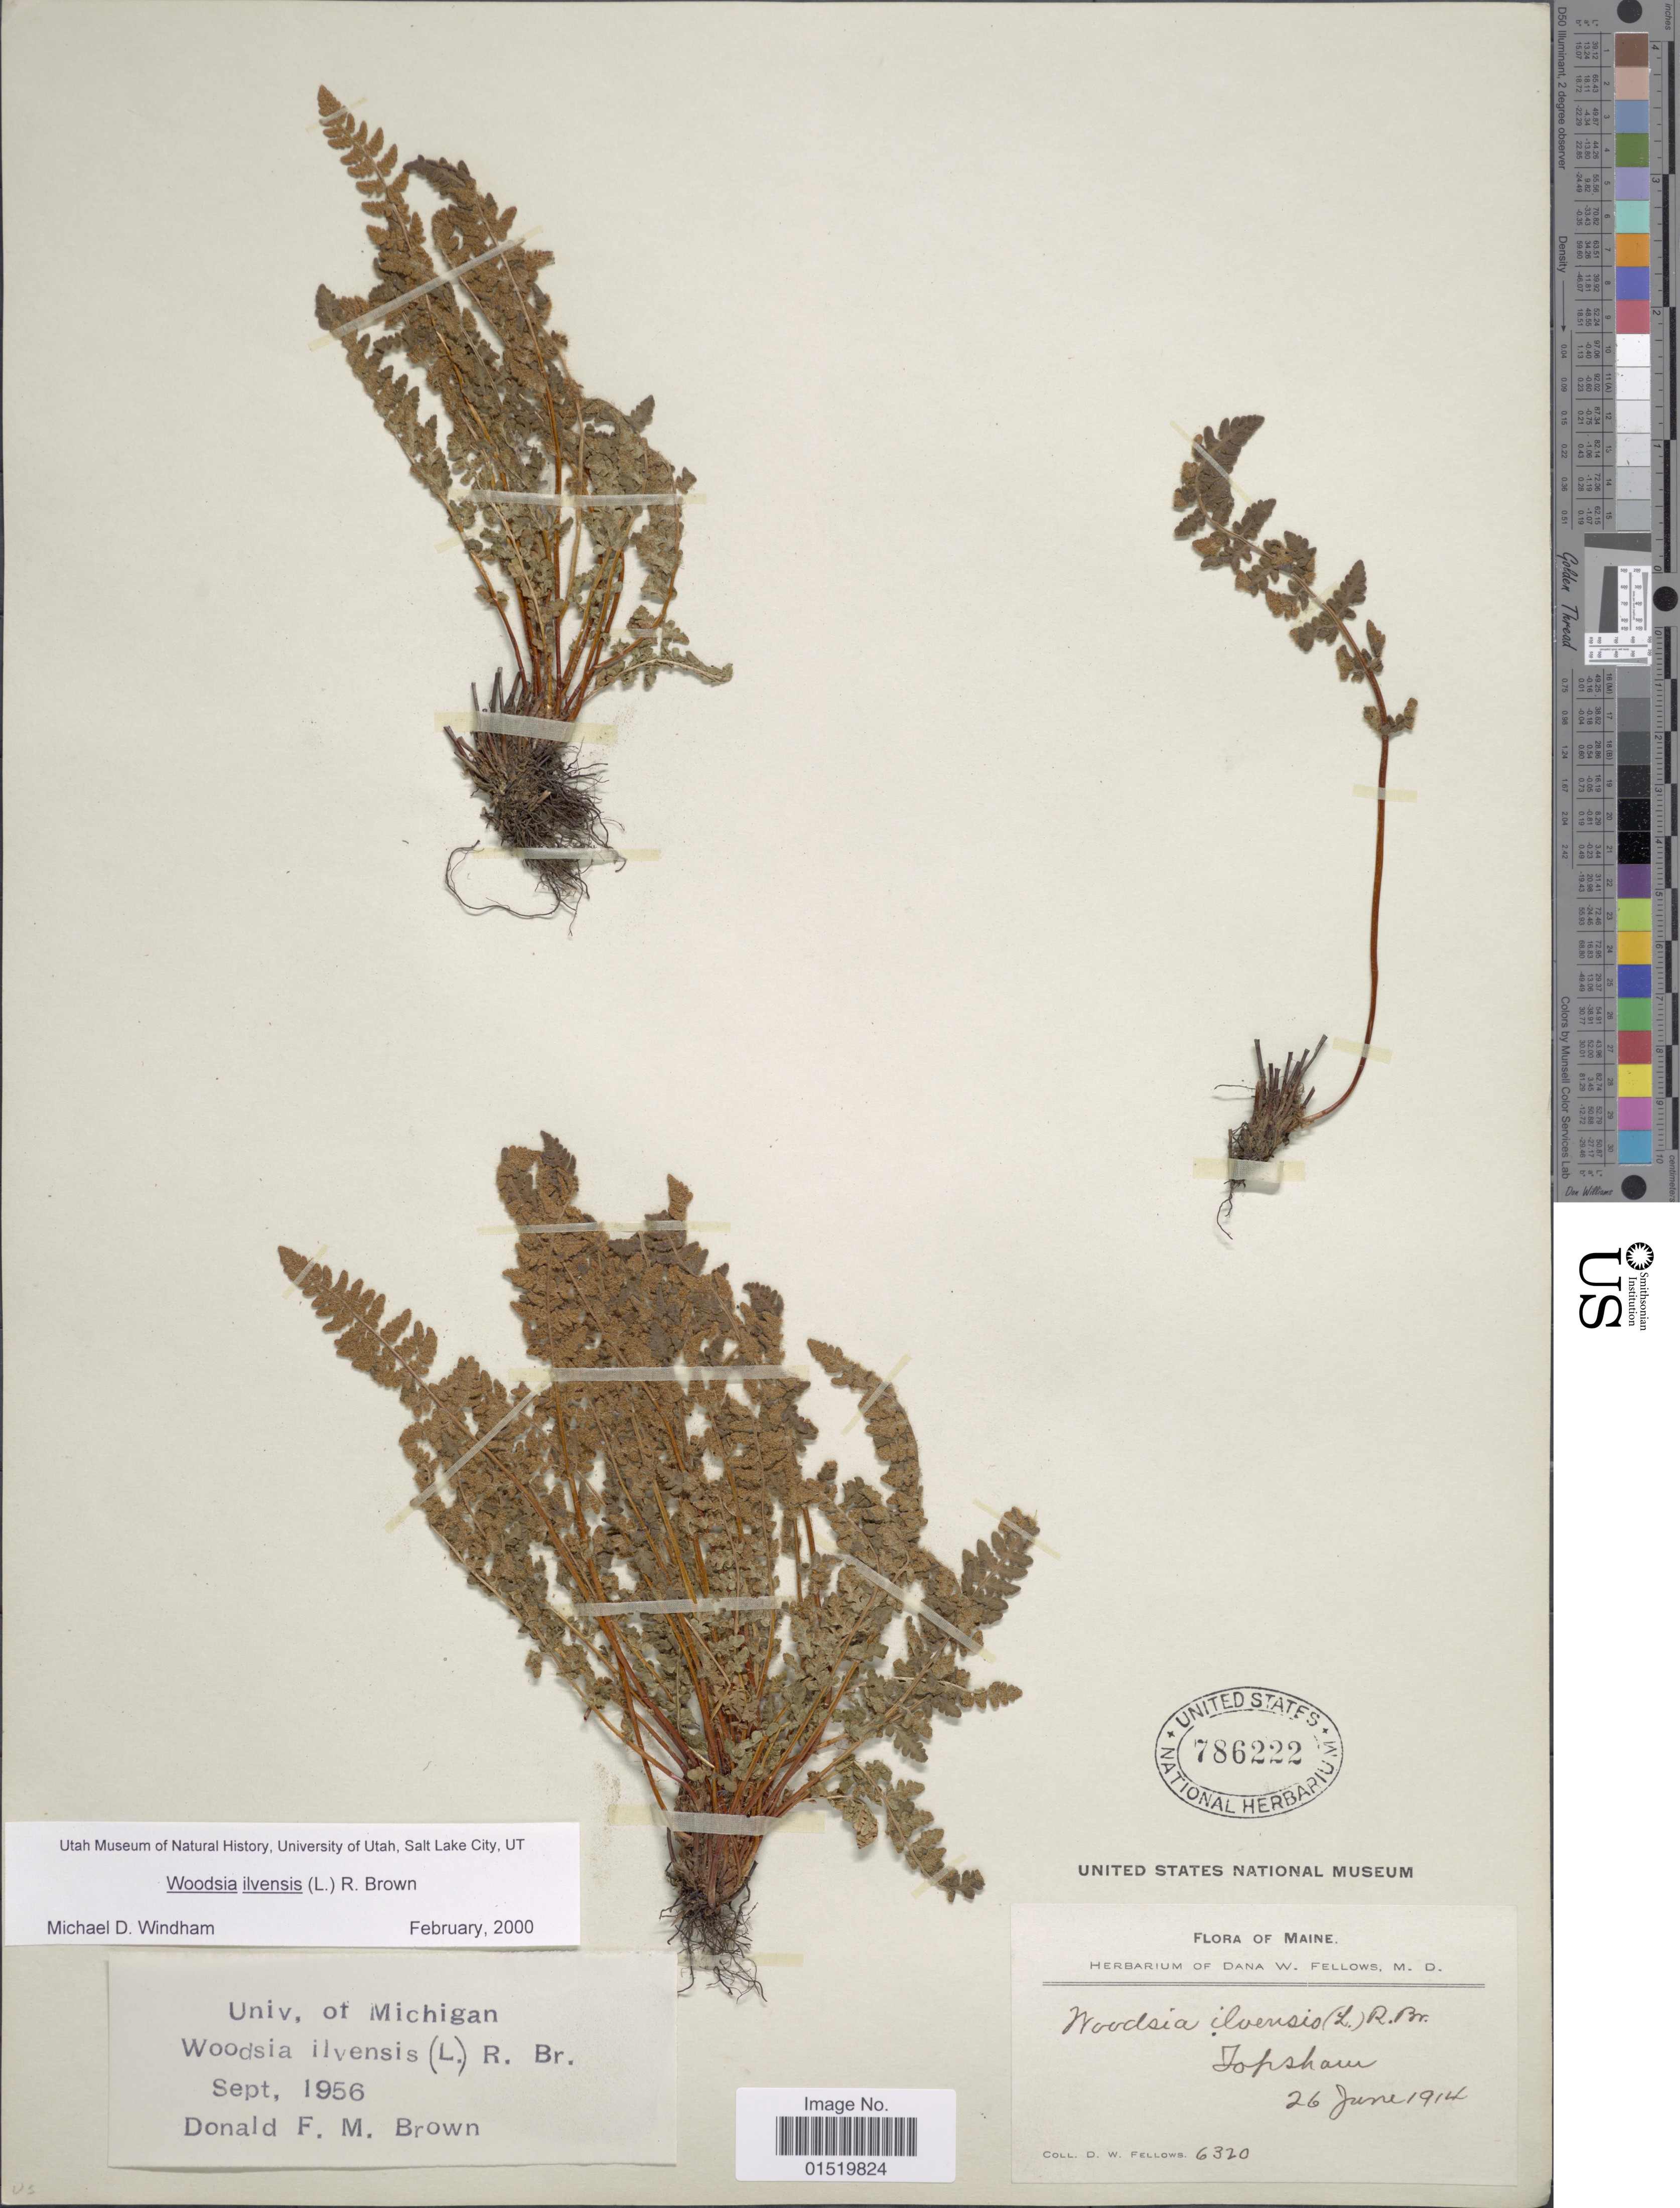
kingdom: Plantae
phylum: Tracheophyta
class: Polypodiopsida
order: Polypodiales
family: Woodsiaceae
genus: Woodsia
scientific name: Woodsia ilvensis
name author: (L.) R. Br.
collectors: D. W. Fellows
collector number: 6320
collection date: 1914-06-26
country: United States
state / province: Maine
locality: Topsham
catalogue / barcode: US 786222